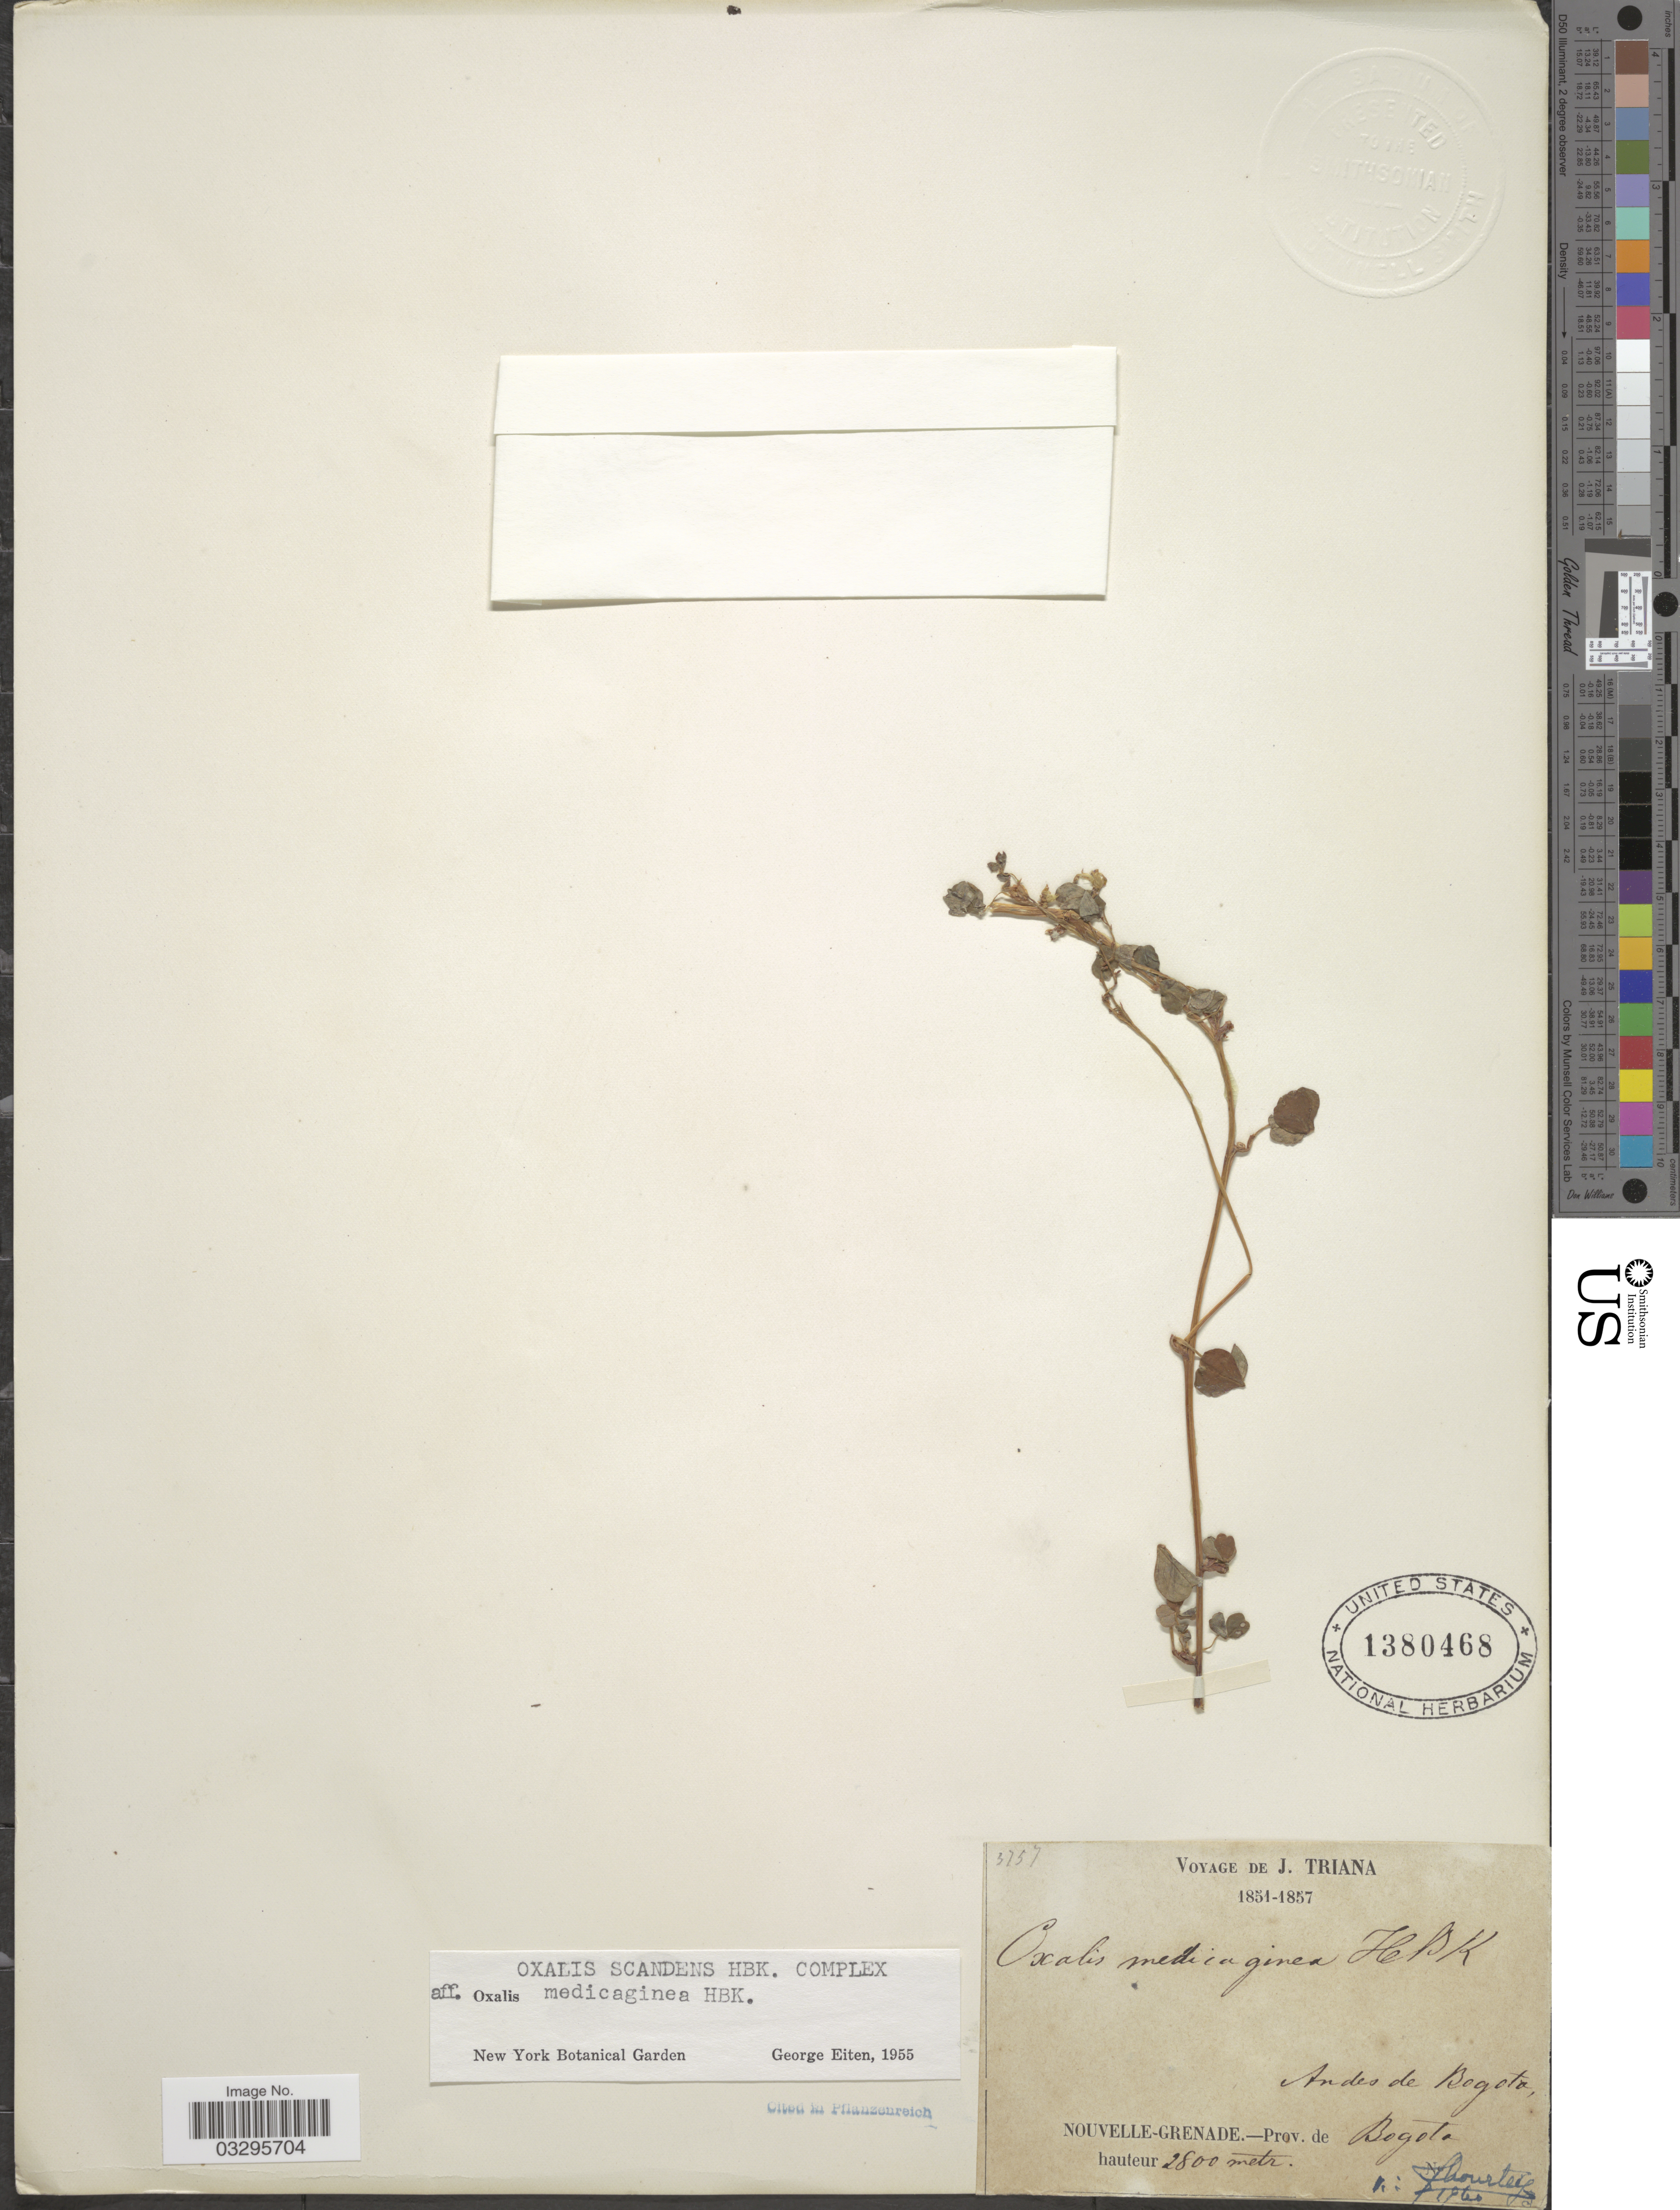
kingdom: Plantae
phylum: Tracheophyta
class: Magnoliopsida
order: Oxalidales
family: Oxalidaceae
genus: Oxalis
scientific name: Oxalis medicaginea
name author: Kunth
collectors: J. Triana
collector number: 3757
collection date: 1851/1857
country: Colombia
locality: Nouvelle-Grenade, - Prov. de Bogota.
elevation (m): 2800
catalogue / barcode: US 1380468